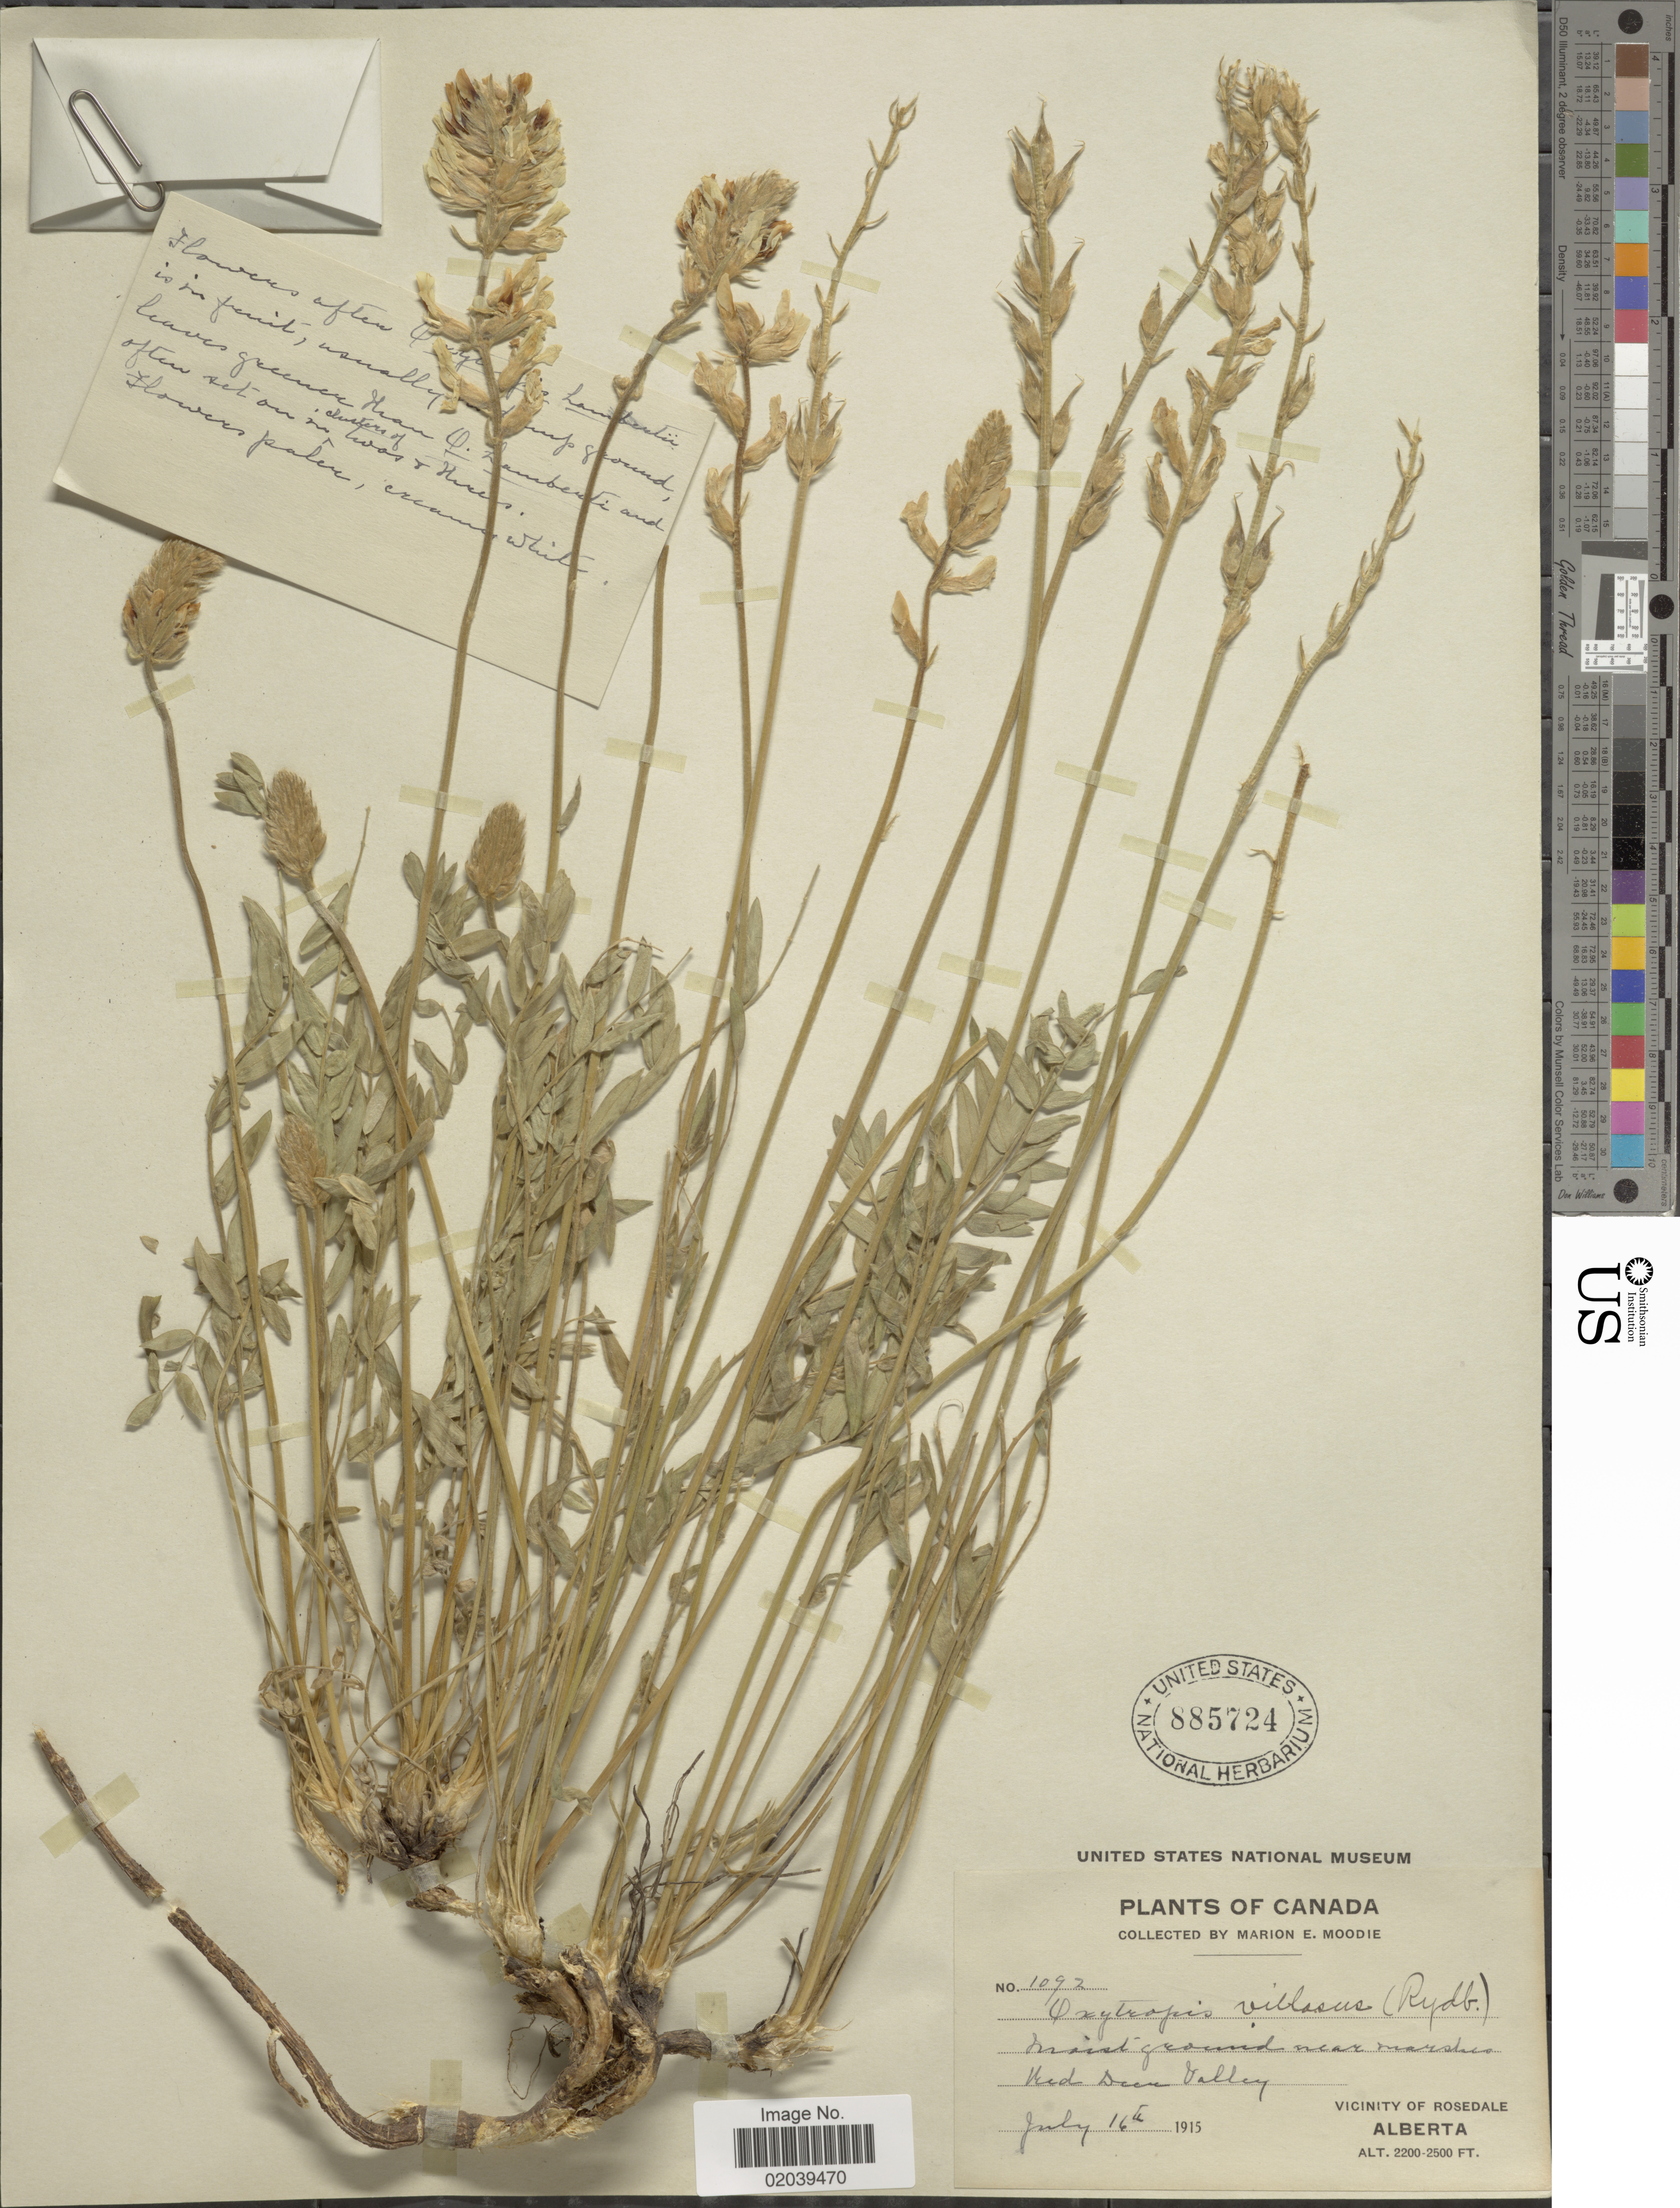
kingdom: Plantae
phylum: Tracheophyta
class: Magnoliopsida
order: Fabales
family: Fabaceae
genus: Oxytropis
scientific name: Oxytropis campestris var. gracilis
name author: (A. Nelson) Barneby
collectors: M. E. Moodie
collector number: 1092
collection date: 1915-07-16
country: Canada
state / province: Alberta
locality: Vicinity of Rosedale. Moist ground near marshes Red Deer Valley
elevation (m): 671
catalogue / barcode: US 885724